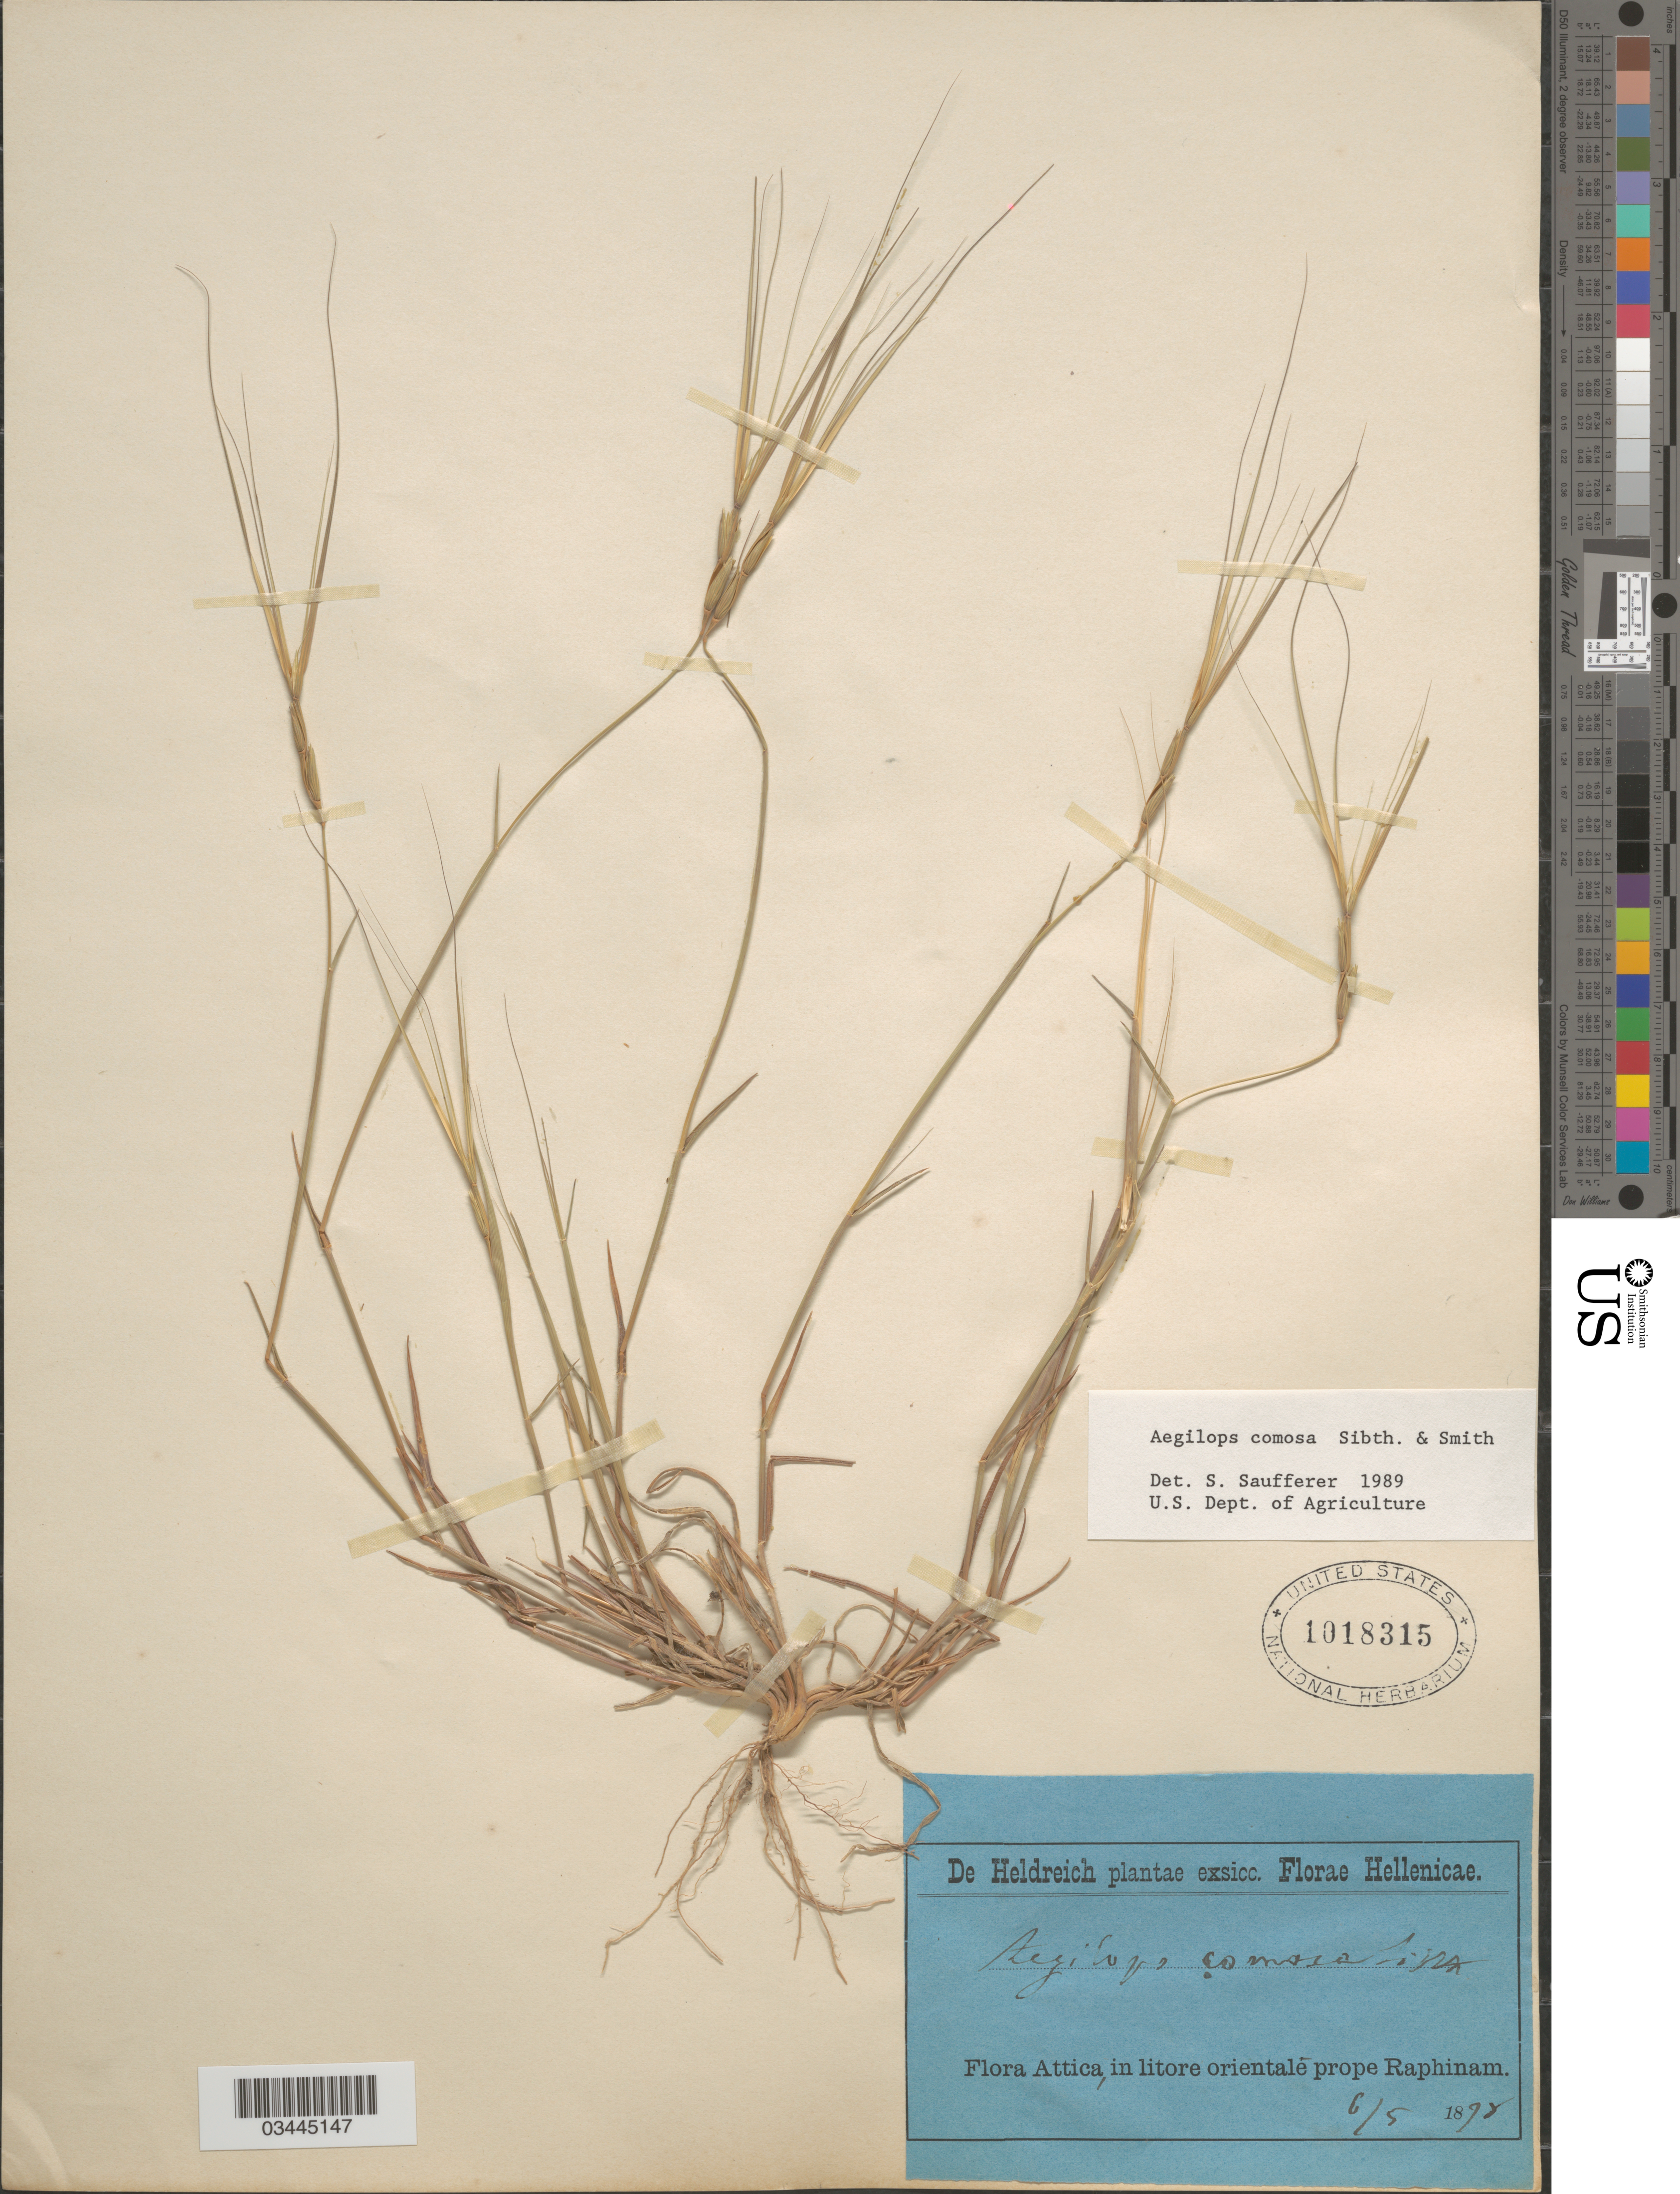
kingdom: Plantae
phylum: Tracheophyta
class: Liliopsida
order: Poales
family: Poaceae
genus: Aegilops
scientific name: Aegilops comosa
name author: Sibth. & Sm.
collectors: -. De Heldreich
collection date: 1878-05-06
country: Greece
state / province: Attica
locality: In litore orientale prope Raphinam.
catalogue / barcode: US 1018315